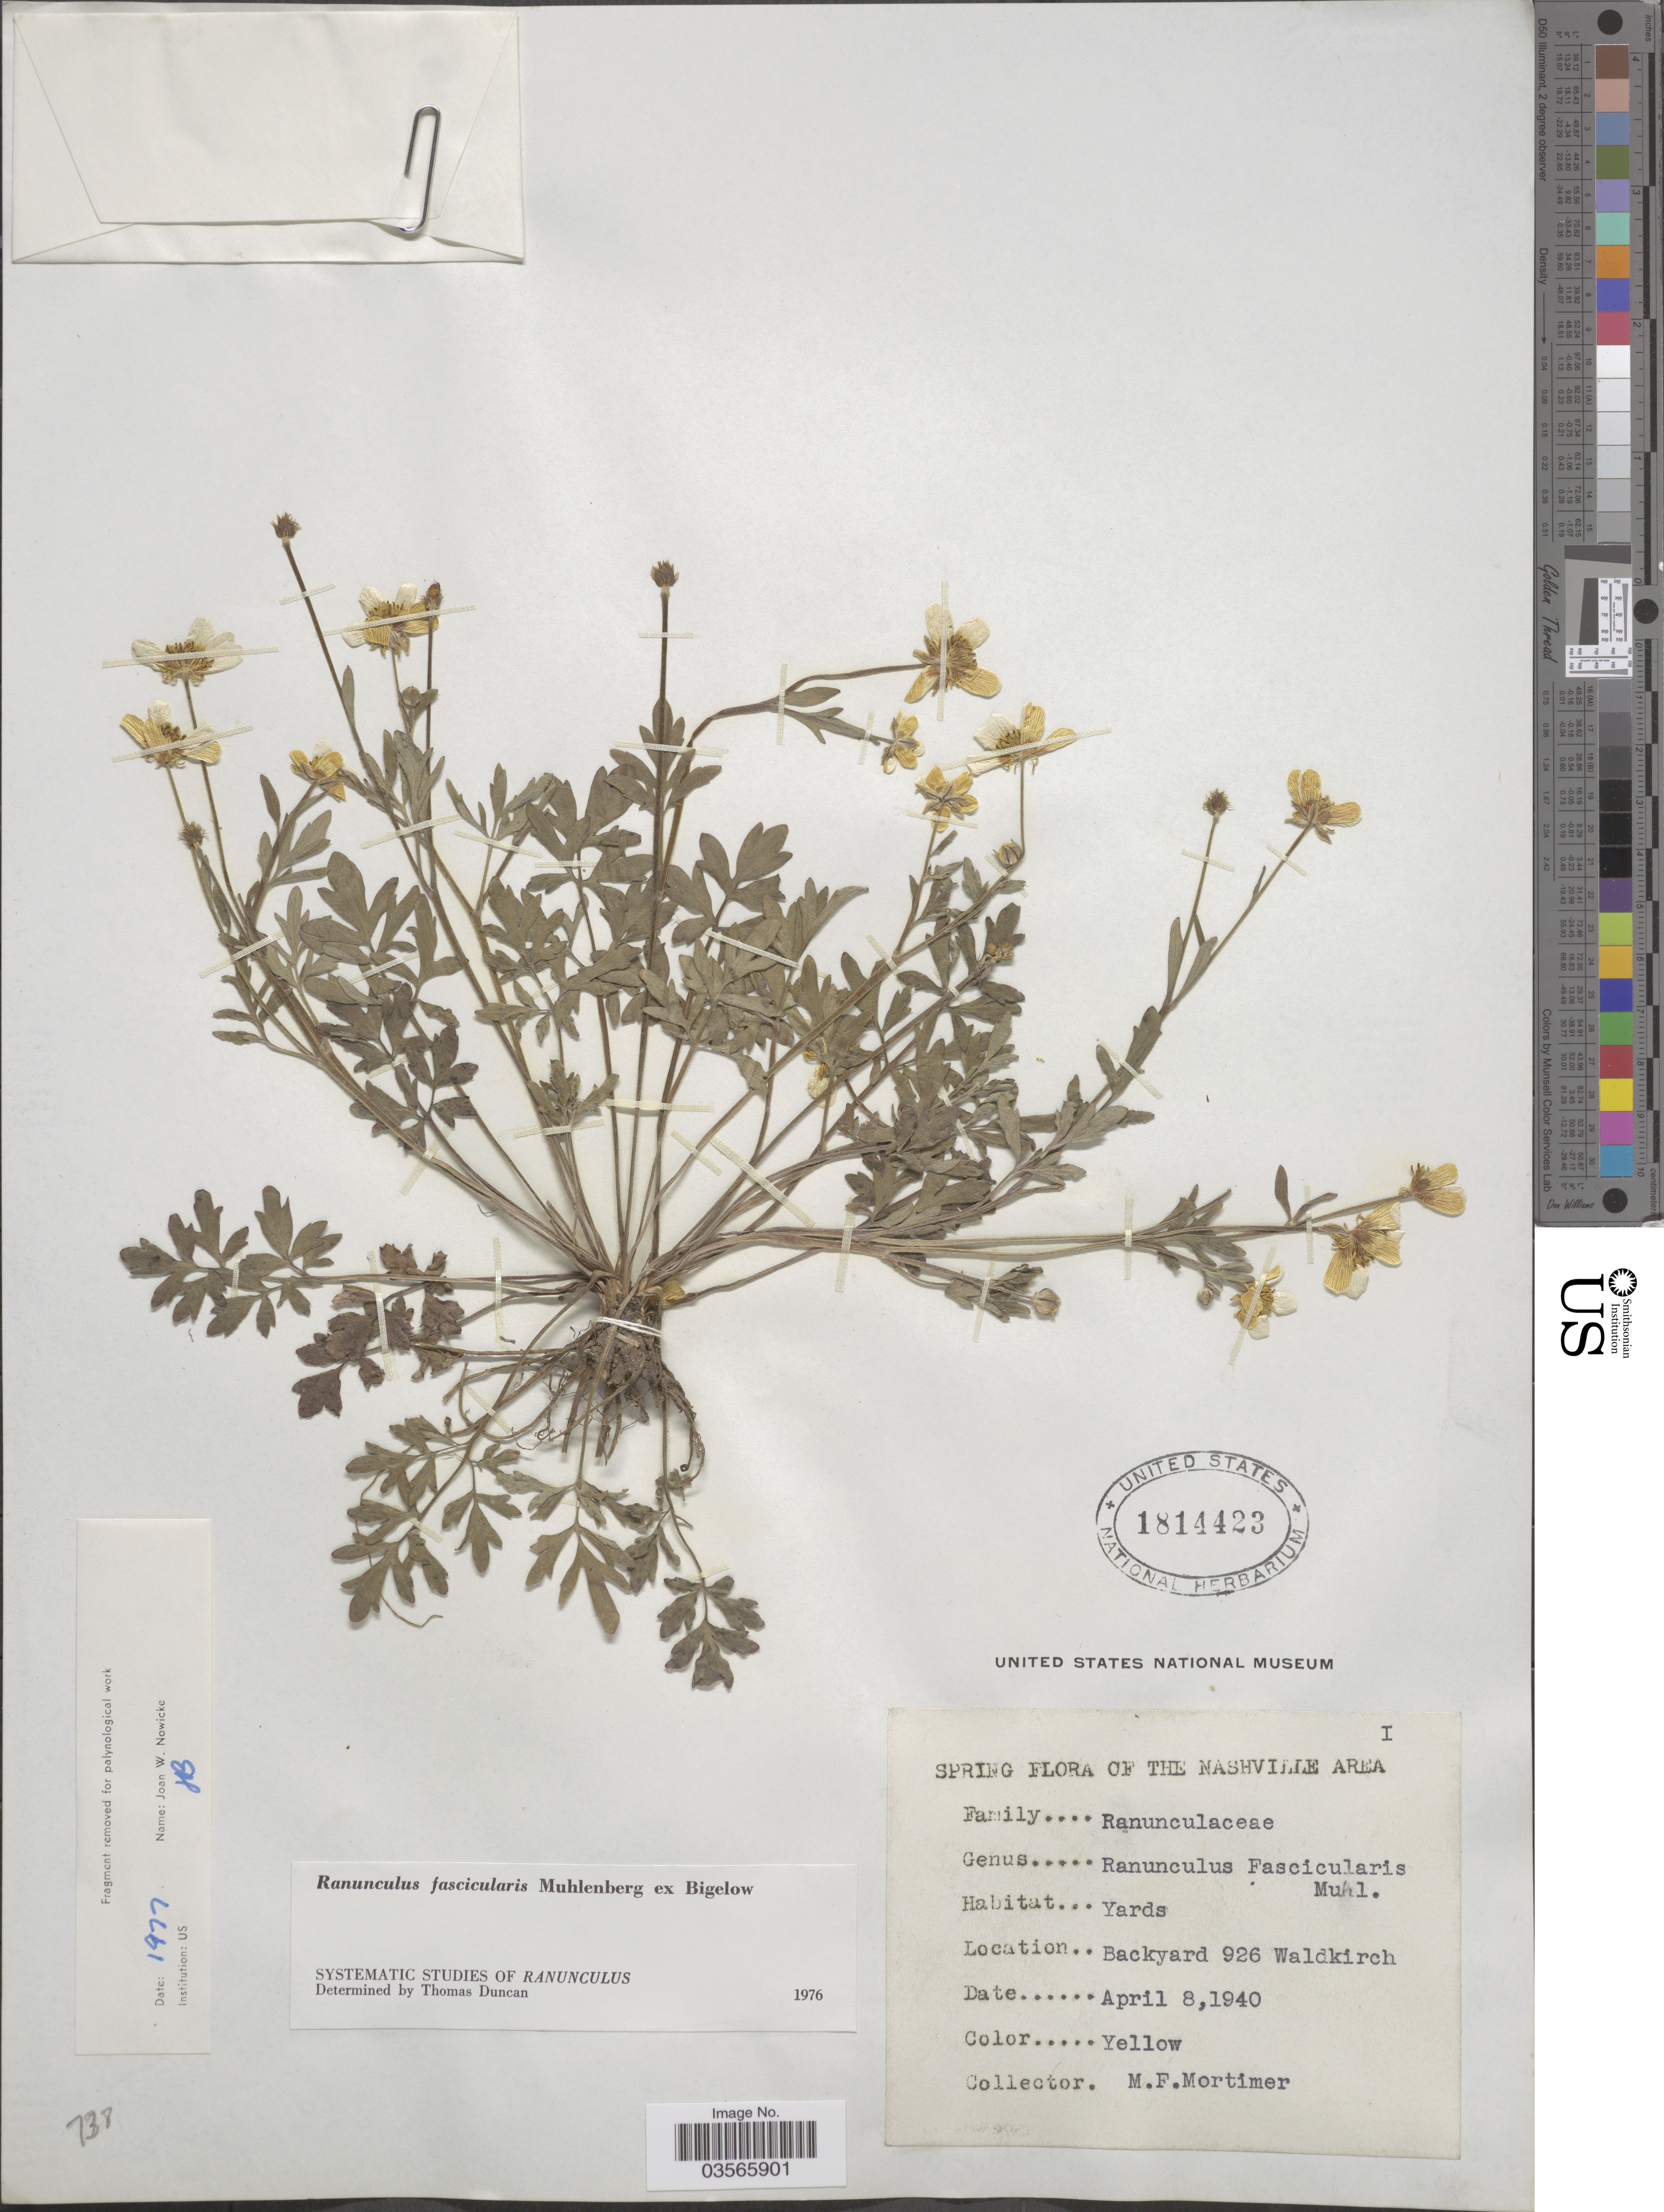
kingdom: Plantae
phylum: Tracheophyta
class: Magnoliopsida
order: Ranunculales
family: Ranunculaceae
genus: Ranunculus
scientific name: Ranunculus fascicularis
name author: Muhl. ex Bigelow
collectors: M. Mortimer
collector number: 1?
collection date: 1940-04-08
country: United States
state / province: Tennessee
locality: The Nashville Area. Backyard 926 Waldkirch.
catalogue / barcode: US 1814423